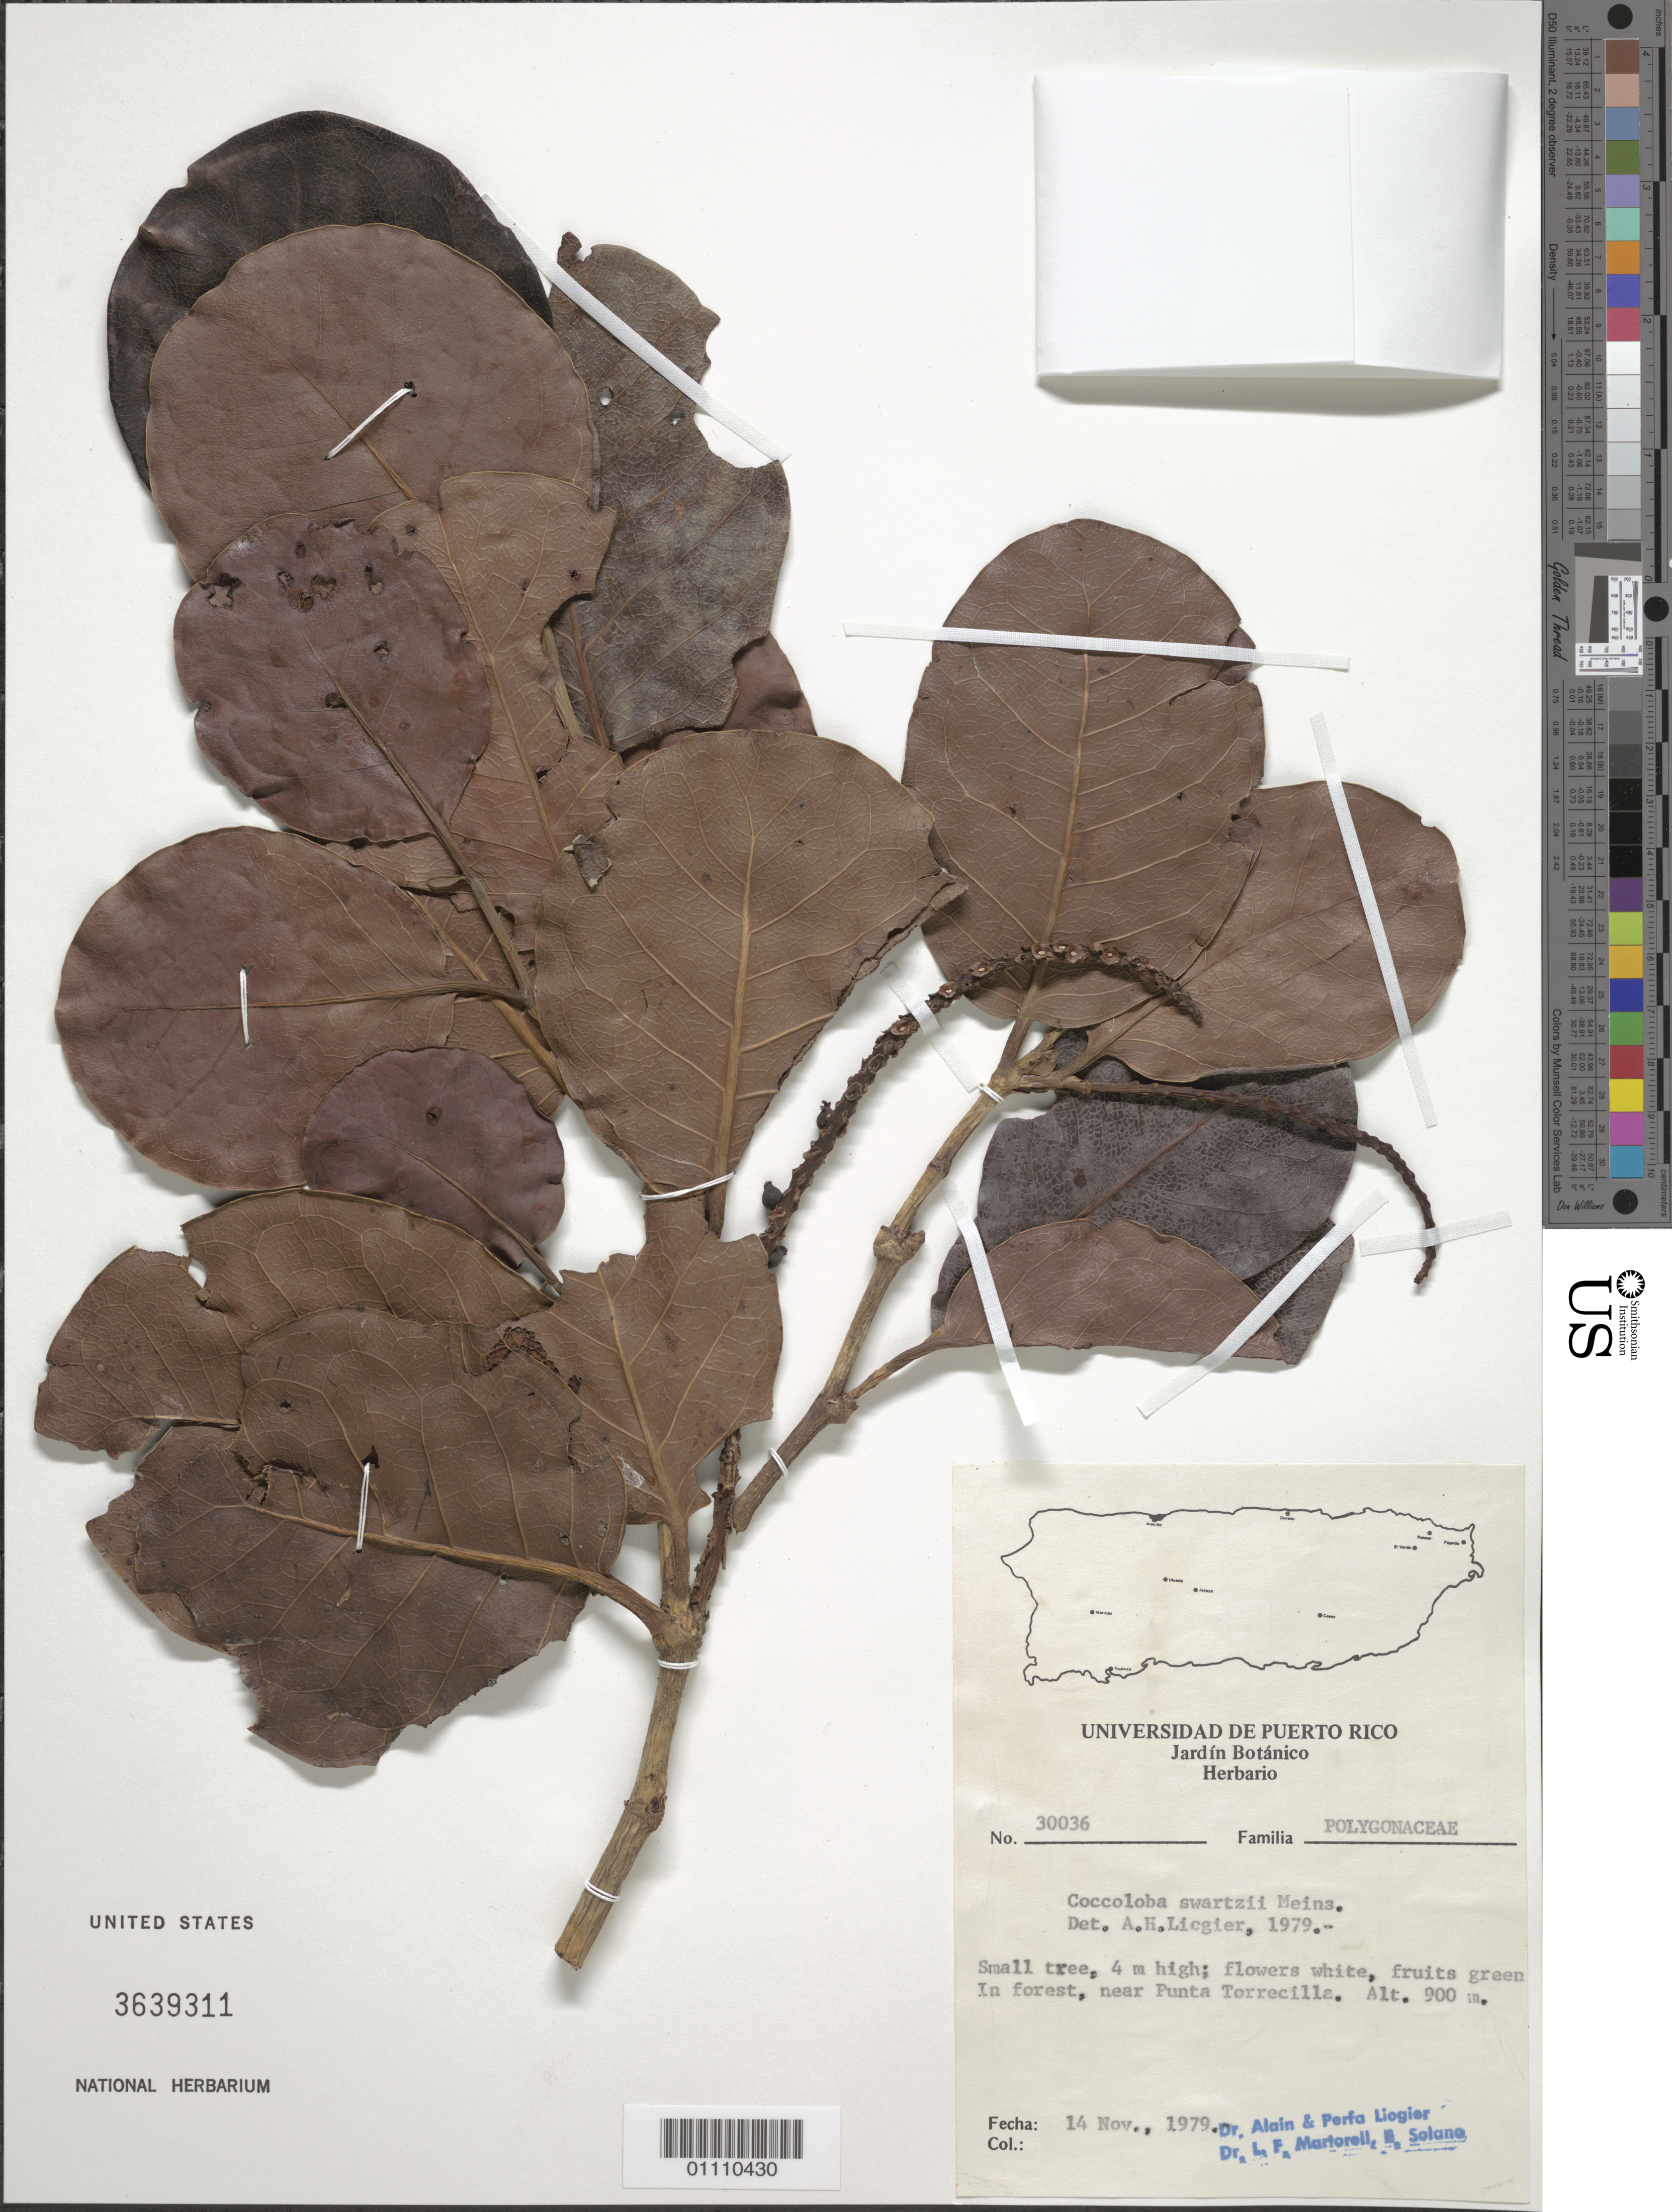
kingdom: Plantae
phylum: Tracheophyta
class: Magnoliopsida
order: Caryophyllales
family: Polygonaceae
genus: Coccoloba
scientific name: Coccoloba swartzii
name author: Meisn.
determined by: Liogier, Alain H.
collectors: A. H. Liogier, M. P. Liogier, L. Martorell & E. Solano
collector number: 30036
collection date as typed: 14 Nov 1979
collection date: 1979-11-14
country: Puerto Rico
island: Puerto Rico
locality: Punta Torrecilla, near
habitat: In forest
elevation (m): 900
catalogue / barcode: US 3639311